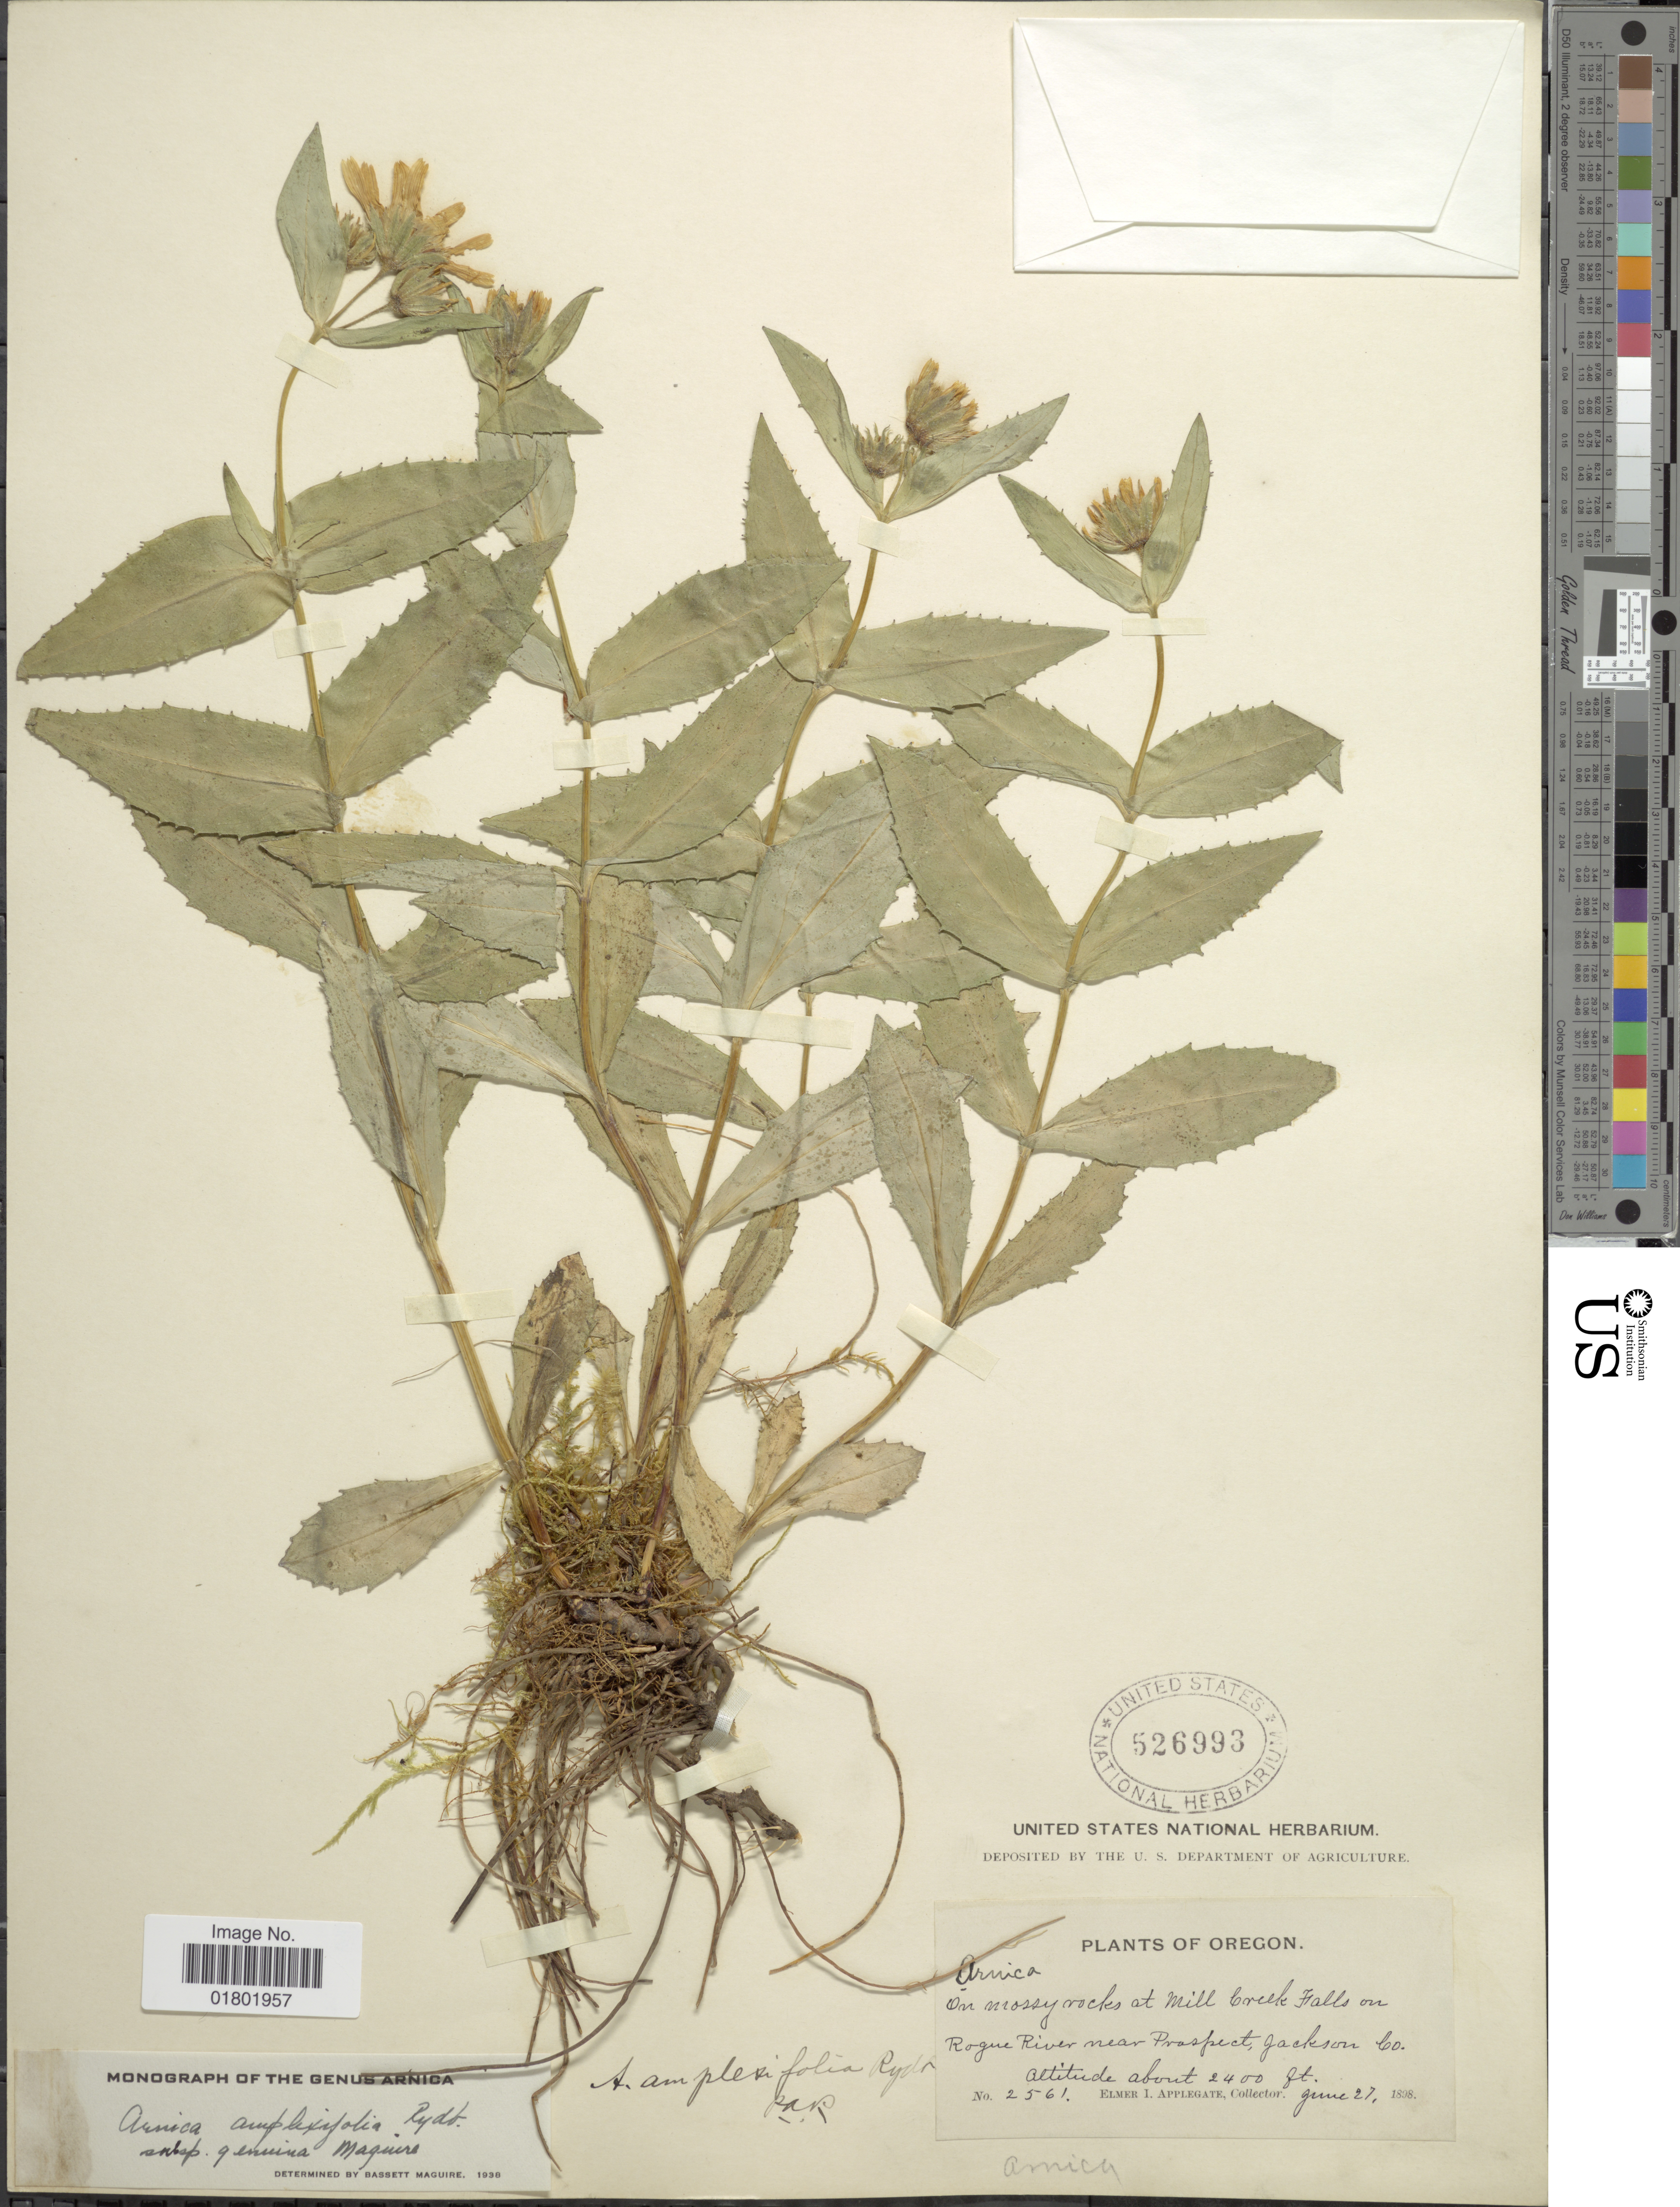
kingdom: Plantae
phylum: Tracheophyta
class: Magnoliopsida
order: Asterales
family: Asteraceae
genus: Arnica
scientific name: Arnica amplexifolia subsp. genuina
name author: Maguire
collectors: E. I. Applegate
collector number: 2561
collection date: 1898-06-27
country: United States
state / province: Oregon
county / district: Jackson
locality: Rogue River near Praspect, Jackson Co.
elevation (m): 732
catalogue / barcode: US 526993